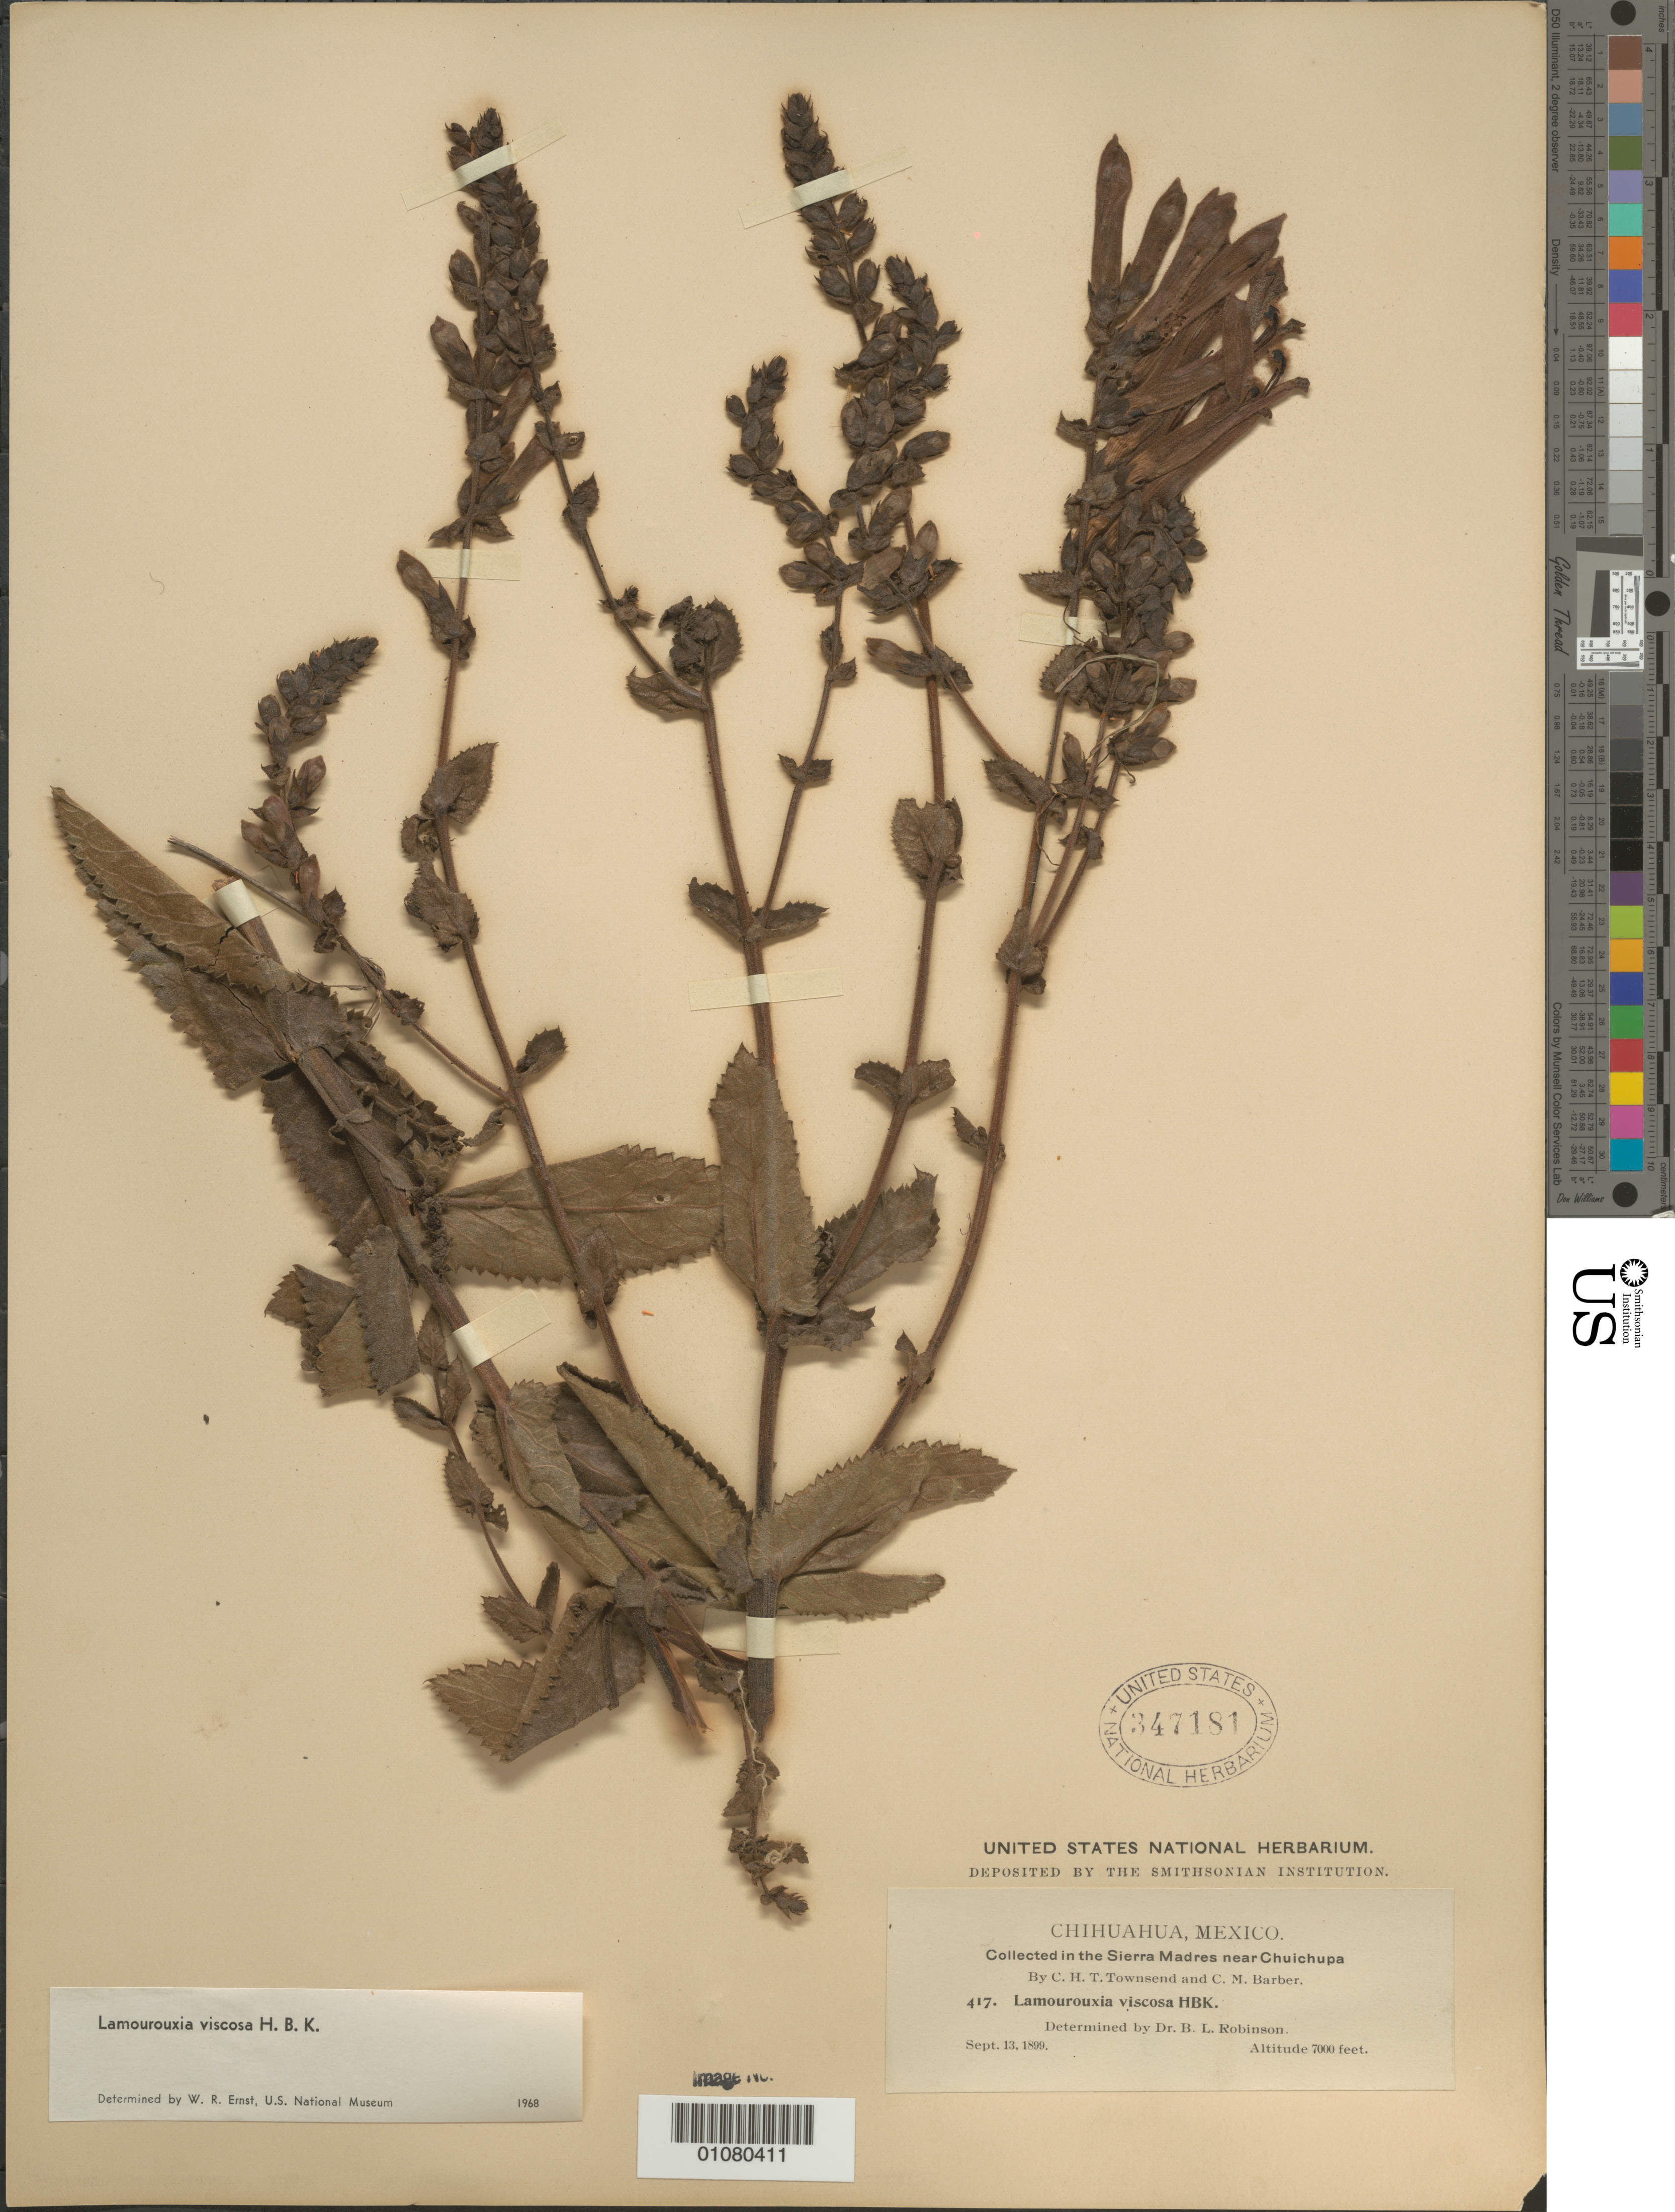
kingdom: Plantae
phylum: Tracheophyta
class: Magnoliopsida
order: Lamiales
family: Orobanchaceae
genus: Lamourouxia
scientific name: Lamourouxia viscosa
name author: Kunth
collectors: C. H. T. Townsend & C. Barber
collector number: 417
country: Mexico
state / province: Chihuahua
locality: In the Sierra Madres near Chuichupa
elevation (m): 2134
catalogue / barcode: US 347181